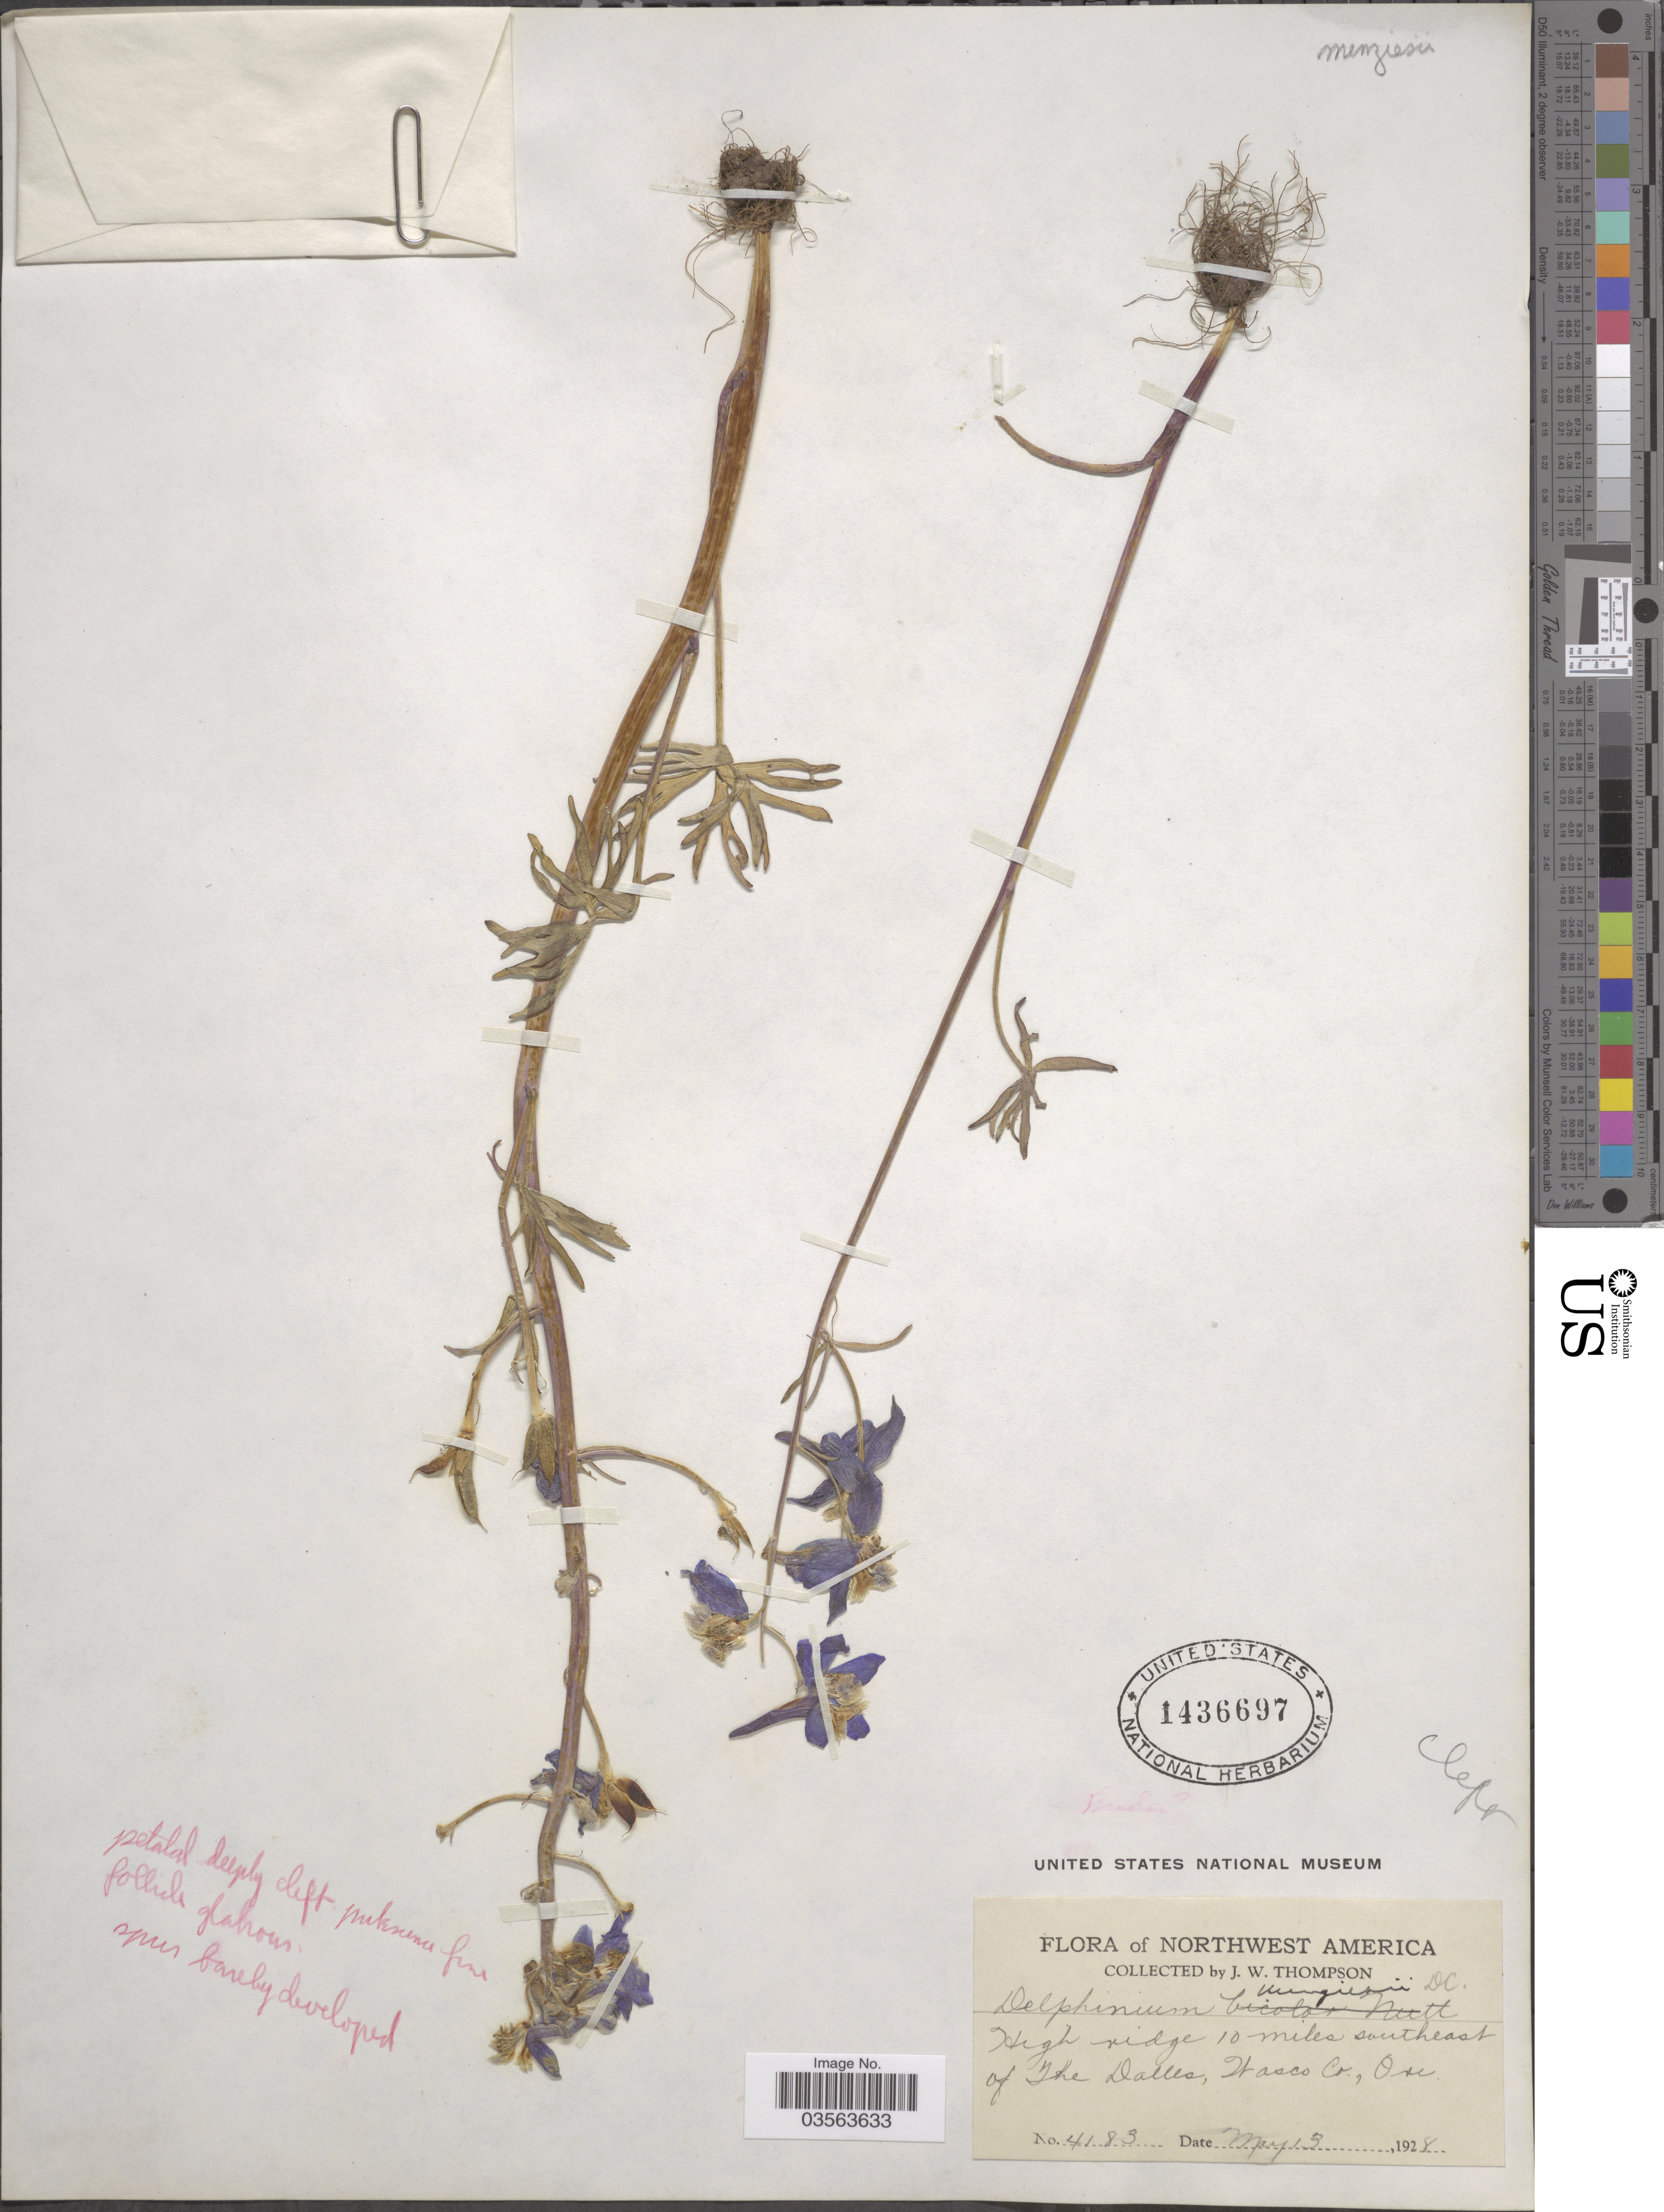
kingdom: Plantae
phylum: Tracheophyta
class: Magnoliopsida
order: Ranunculales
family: Ranunculaceae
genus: Delphinium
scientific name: Delphinium menziesii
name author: DC.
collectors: J. Thompson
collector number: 4183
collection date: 1928-05-13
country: United States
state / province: Oregon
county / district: Wasco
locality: Northwest America. High ridge 10 miles southeast of The Dalles, Wasco Co.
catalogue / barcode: US 1436697